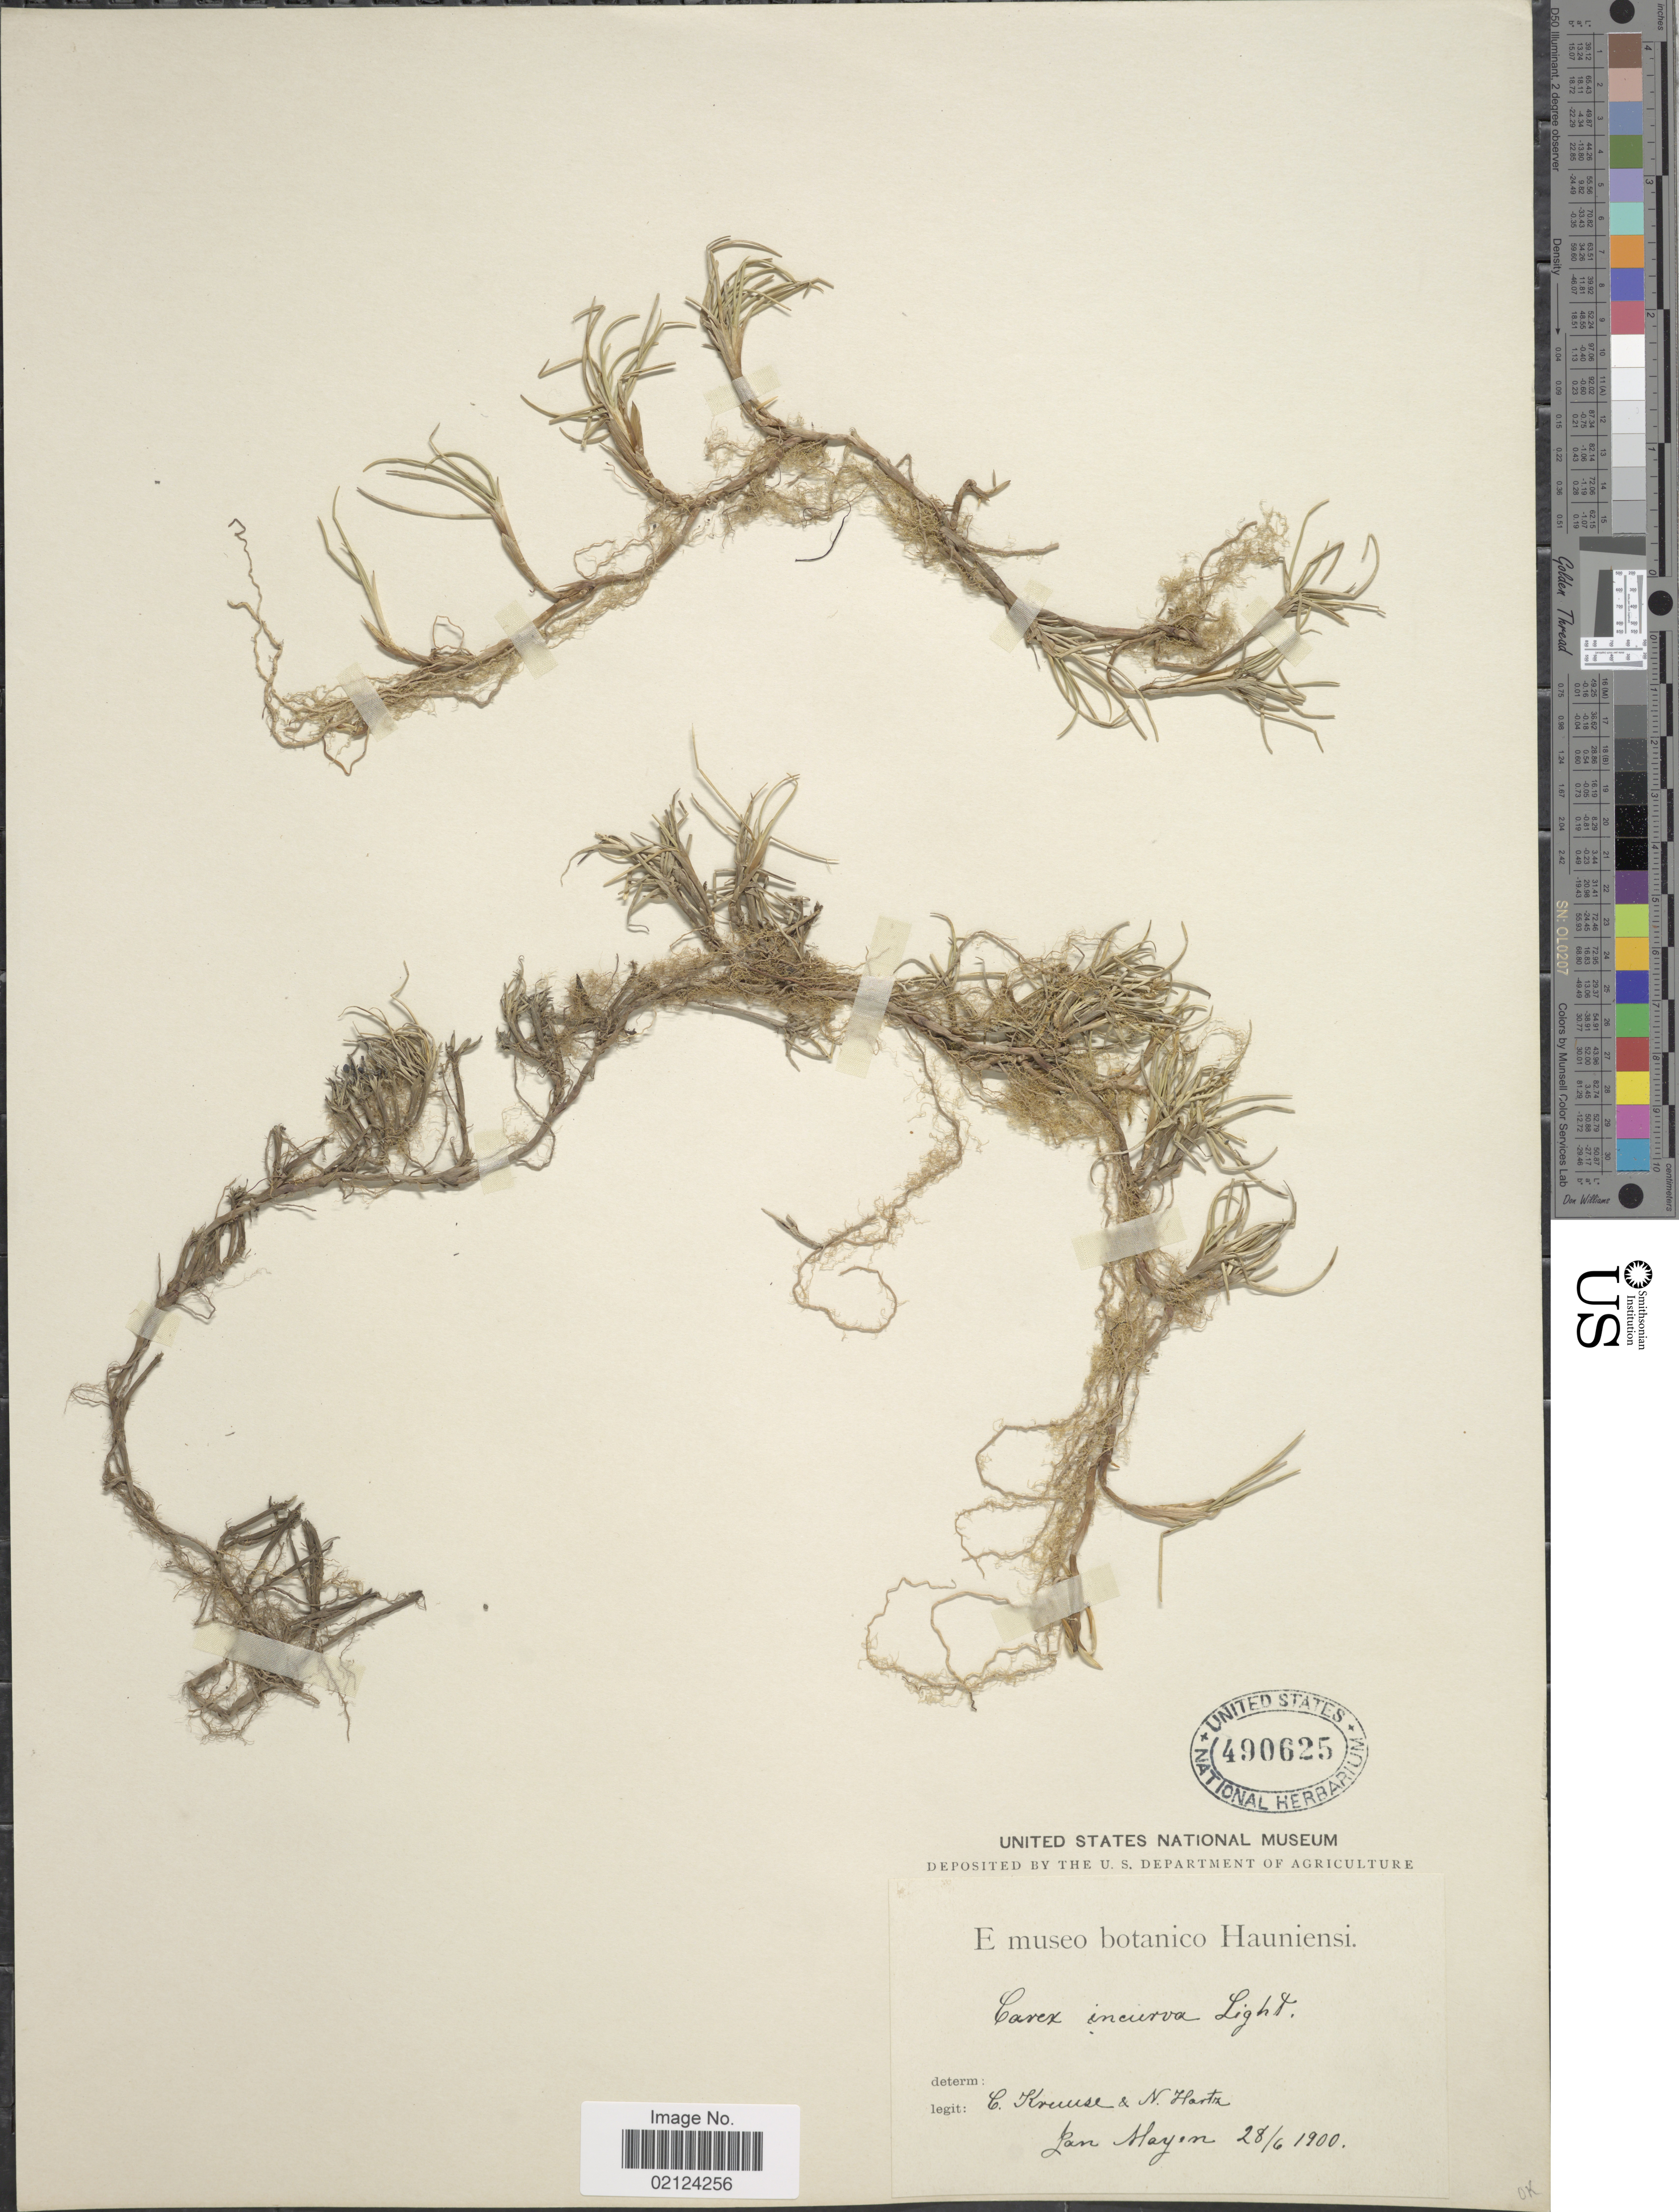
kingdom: Plantae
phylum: Tracheophyta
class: Liliopsida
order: Poales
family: Cyperaceae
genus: Carex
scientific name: Carex maritima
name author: Gunnerus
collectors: C. Kruuse & N. Hartz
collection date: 1900-06-28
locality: Pan Hayen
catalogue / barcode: US 490625